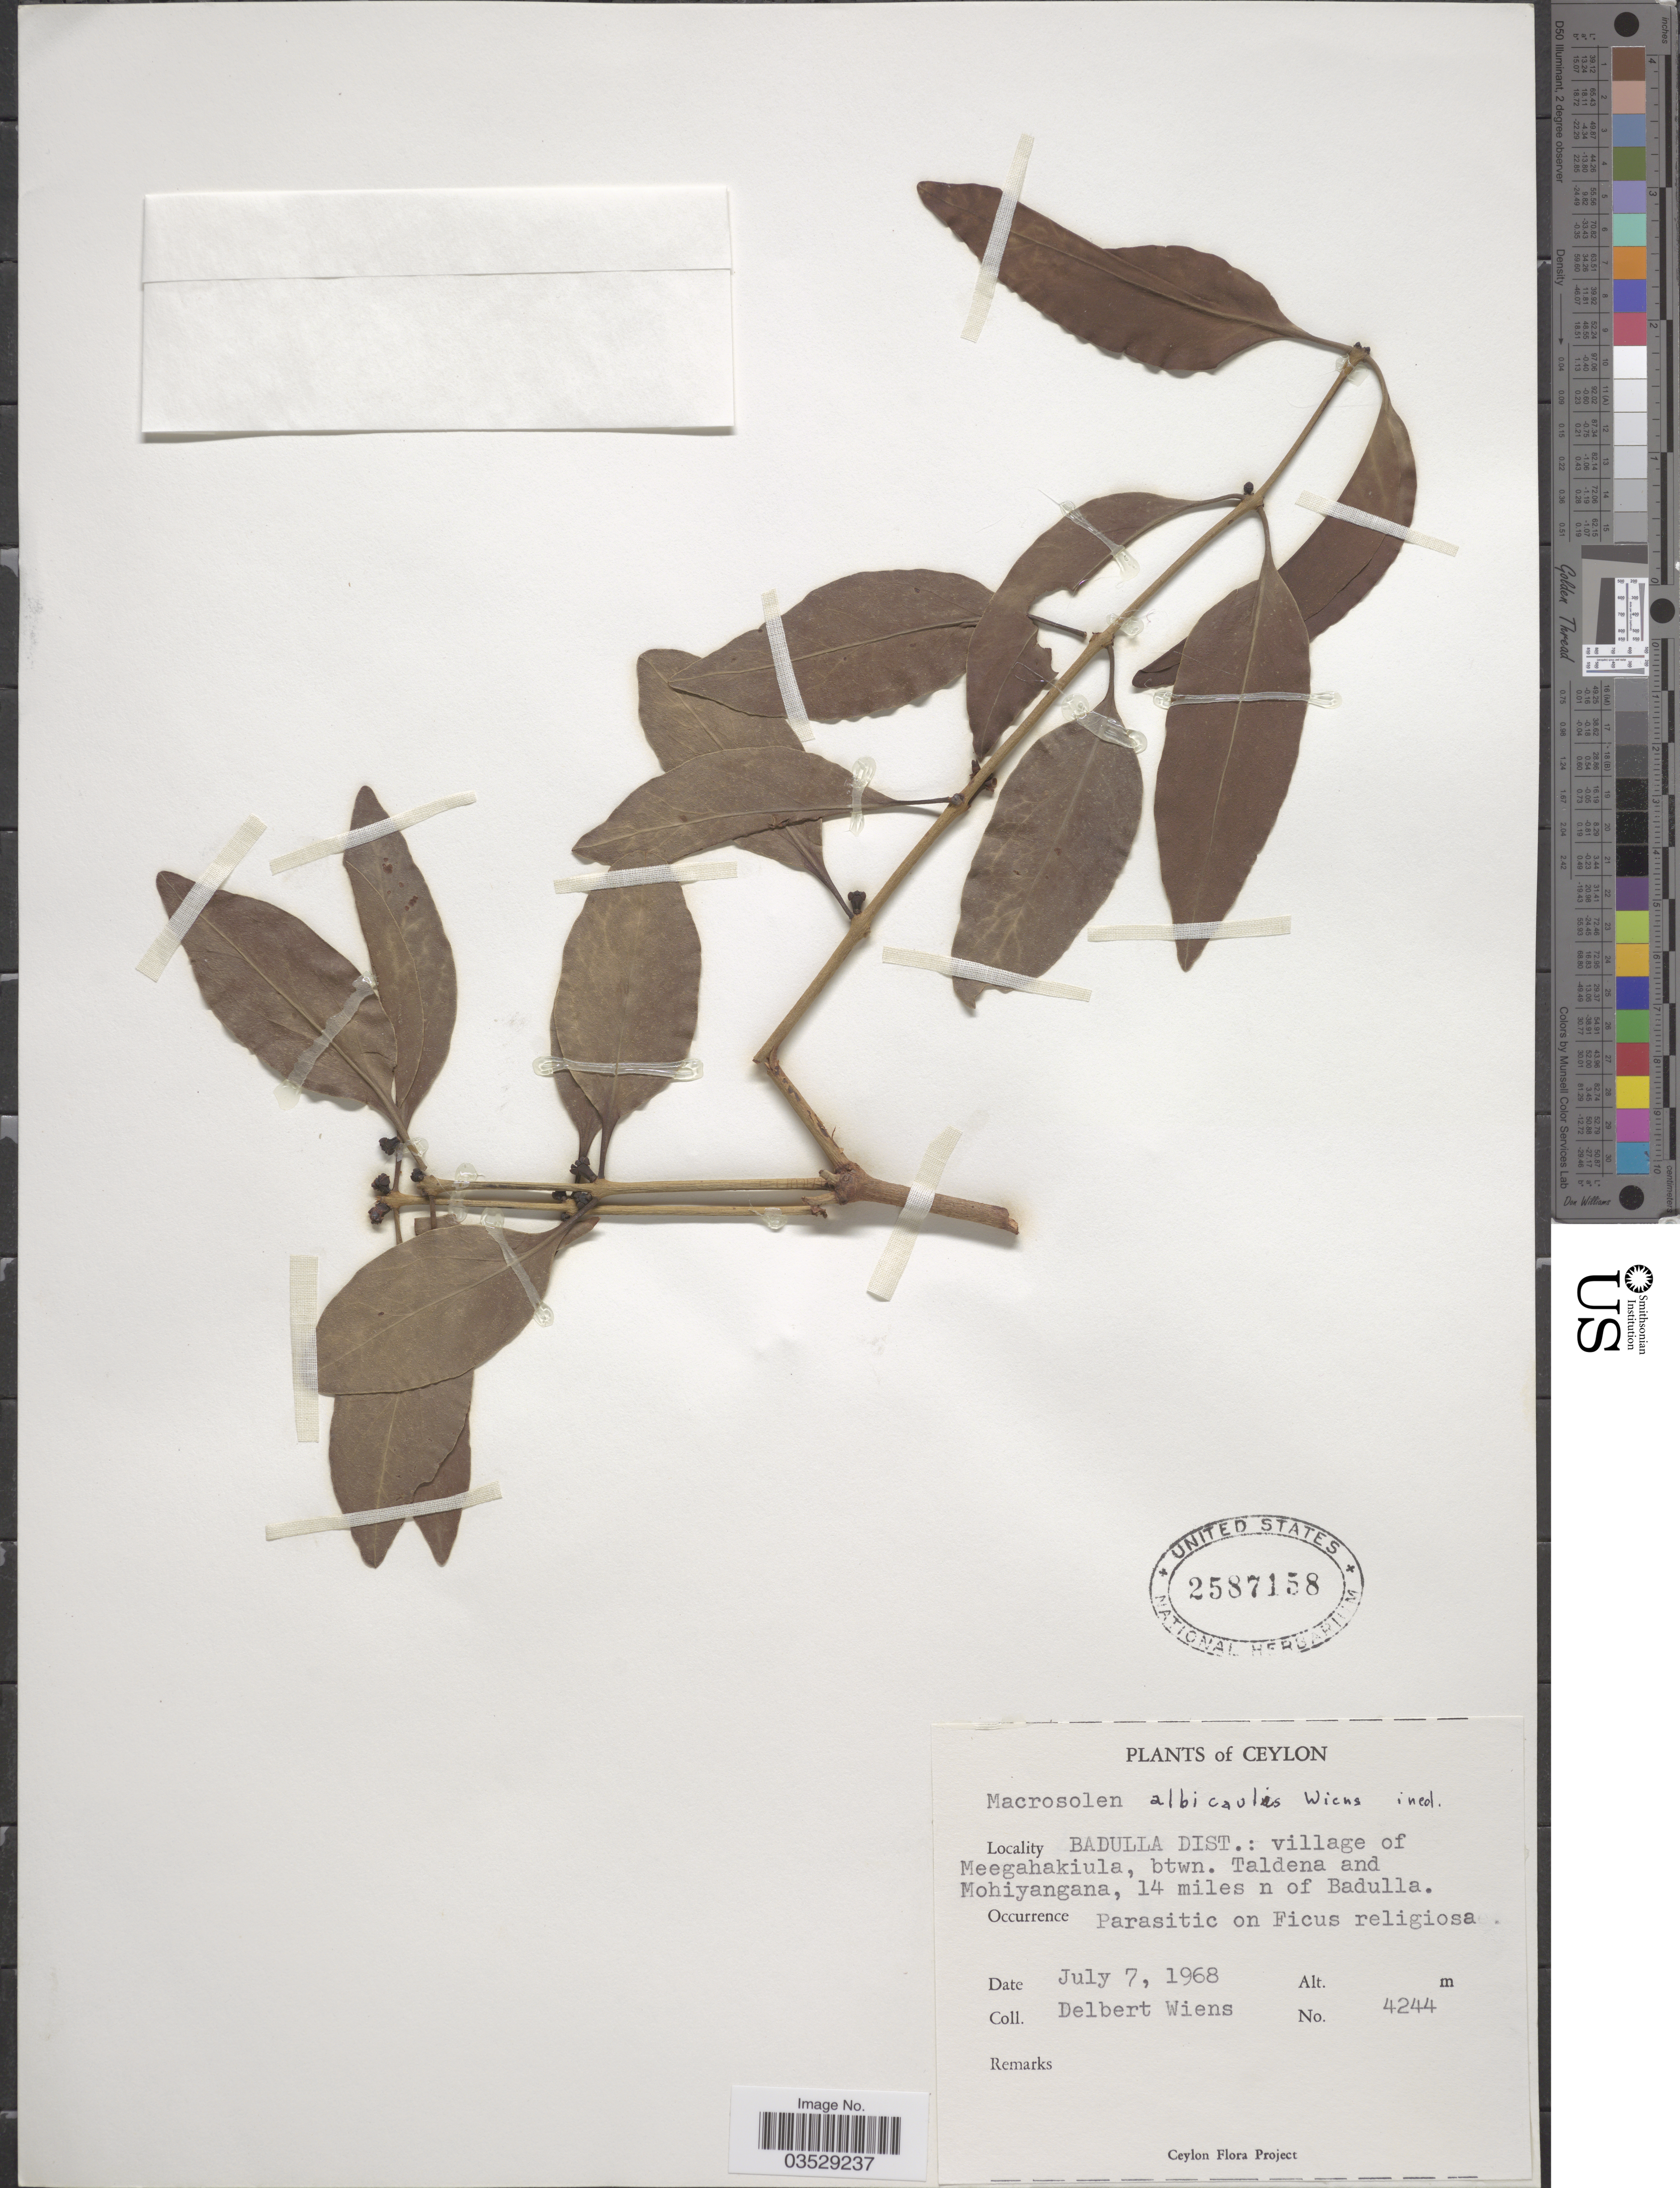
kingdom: Plantae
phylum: Tracheophyta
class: Magnoliopsida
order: Santalales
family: Loranthaceae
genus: Macrosolen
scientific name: Macrosolen albicaulis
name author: Wiens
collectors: D. Wiens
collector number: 4244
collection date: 1968-07-07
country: Sri Lanka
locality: Ceylon. Badulla Dist.: village of Meegahakiula, betwn. Taldena and Mohiyangana, 14 miles n of Badulla.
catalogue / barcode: US 2587158